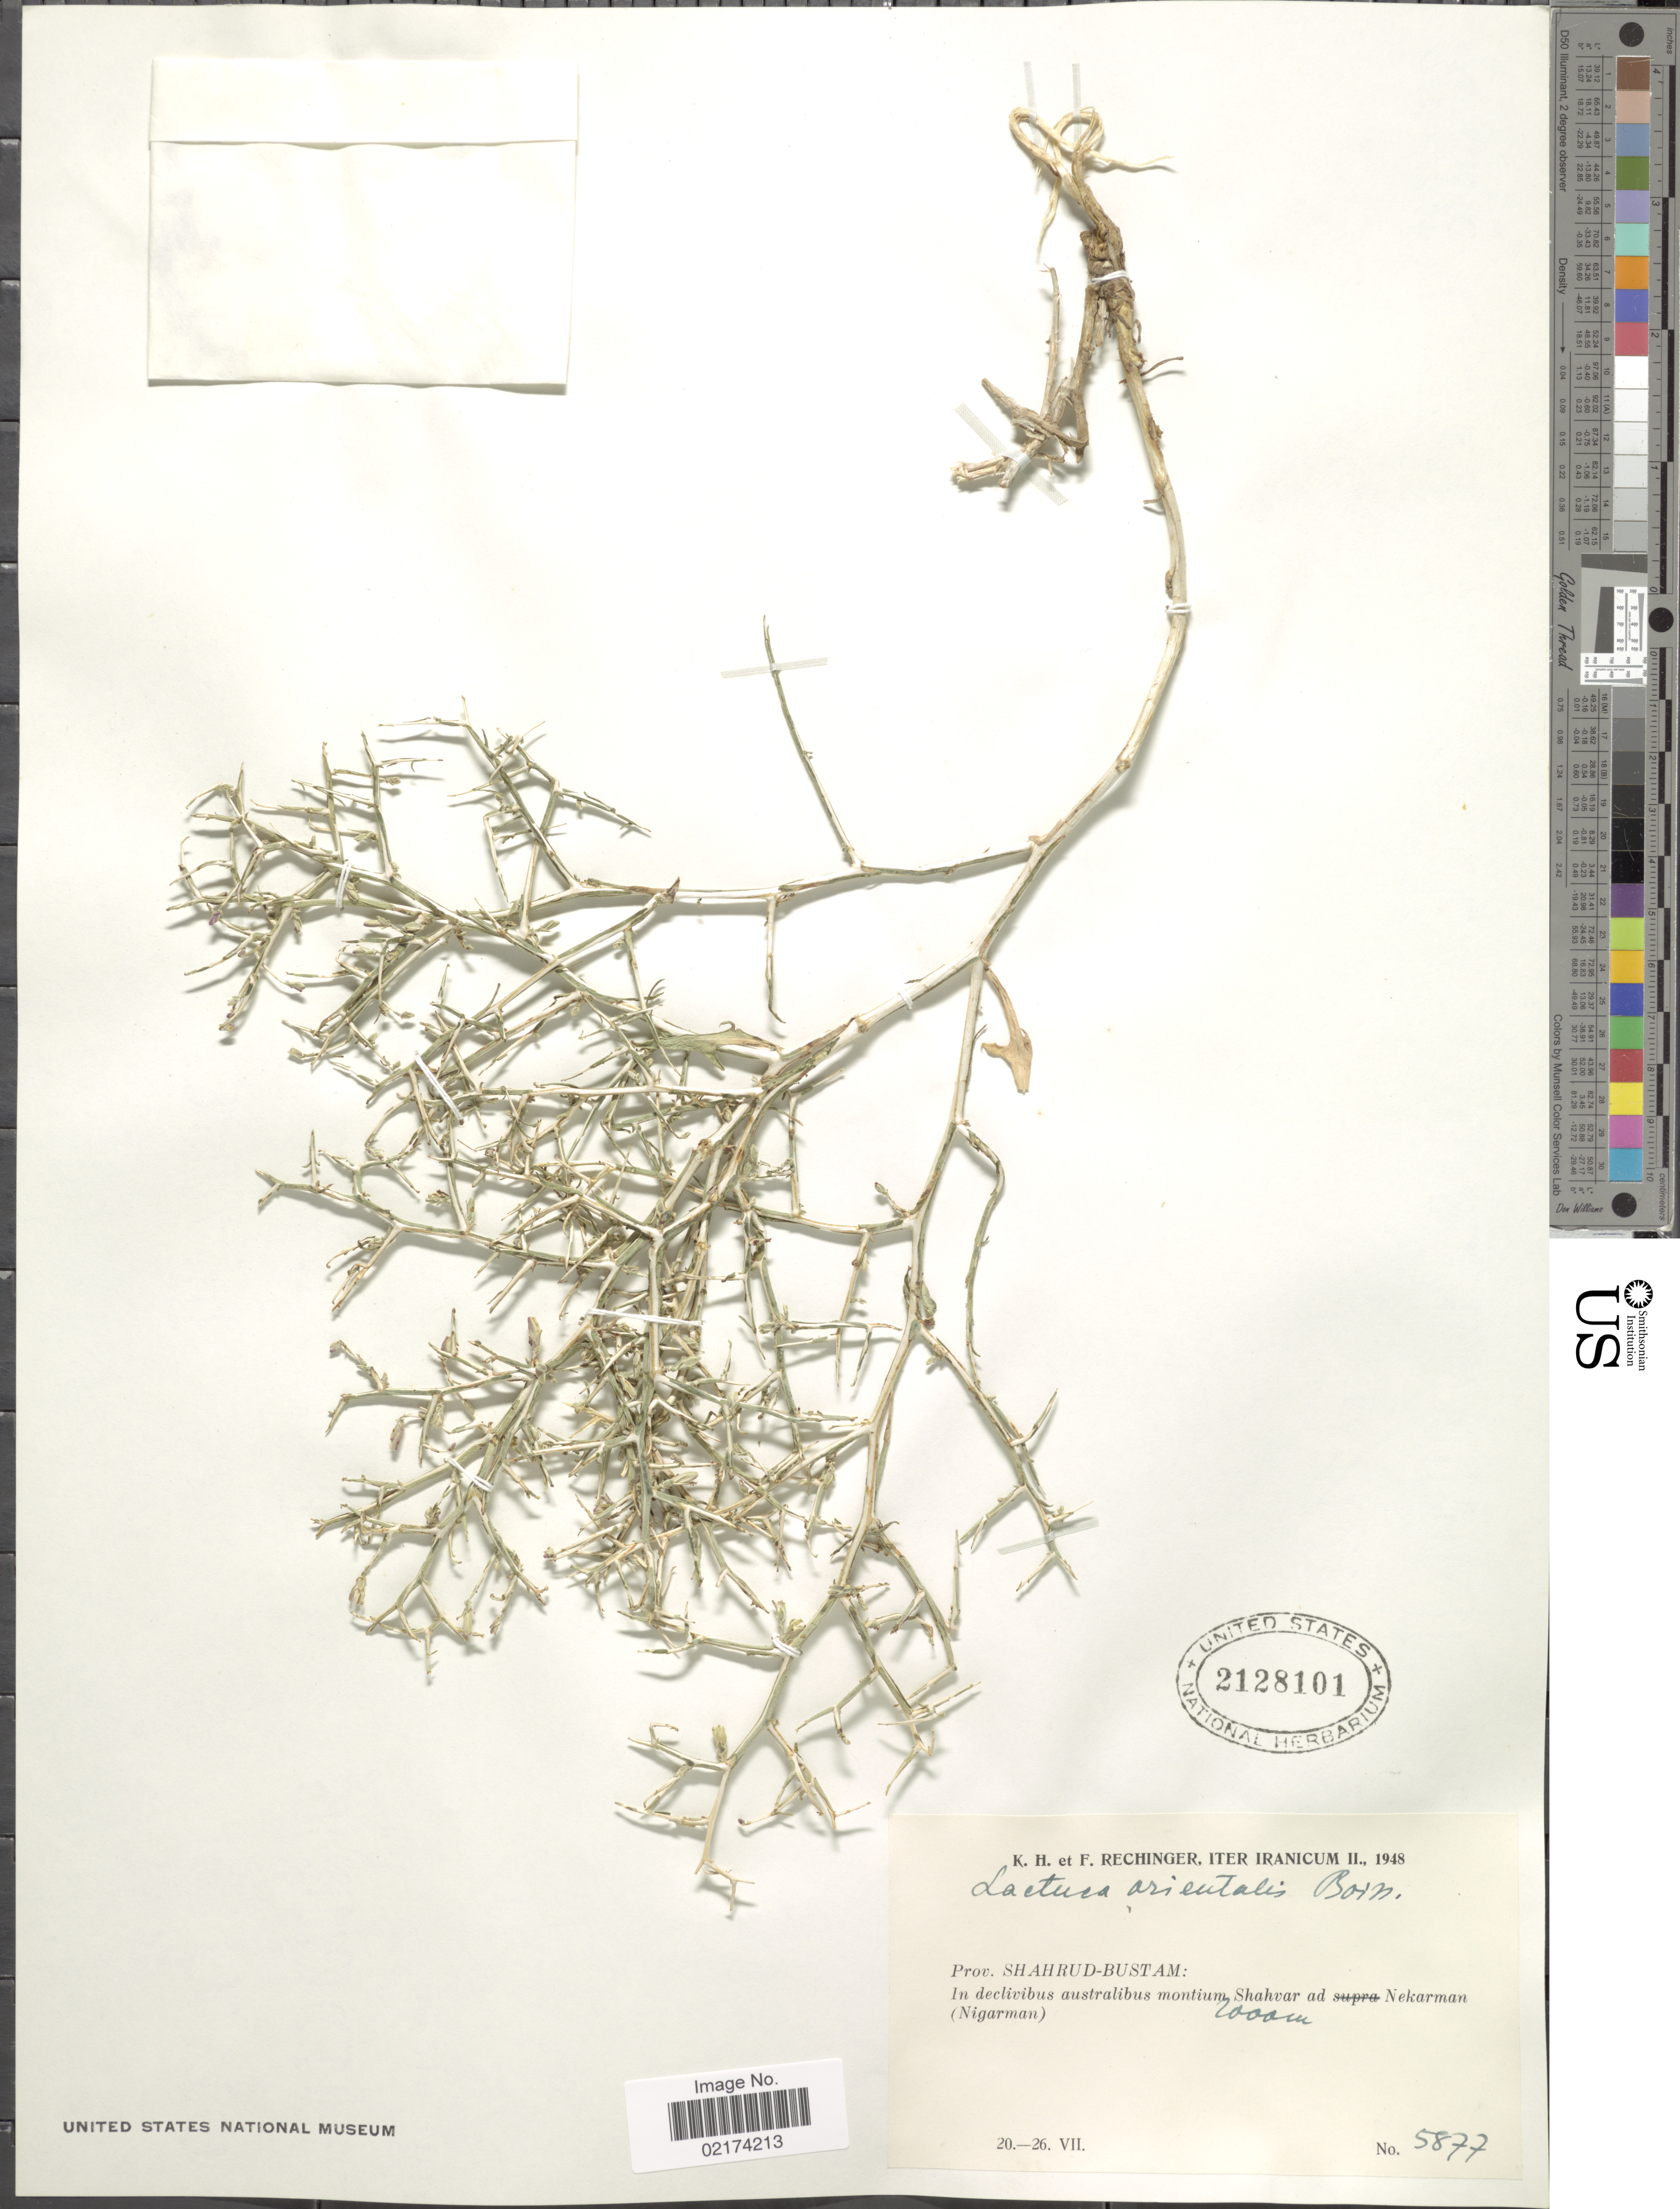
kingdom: Plantae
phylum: Tracheophyta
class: Magnoliopsida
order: Asterales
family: Asteraceae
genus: Lactuca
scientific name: Lactuca orientalis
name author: (Boiss.) Boiss.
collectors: K. H. Rechinger & F. Rechinger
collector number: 5877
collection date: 1948-07-20/1948-07-26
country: Iran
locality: Prov. Shahrud-Bustam, montium Shahvar ad Nekarman (Nigarman)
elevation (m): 2000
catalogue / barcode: US 2128101